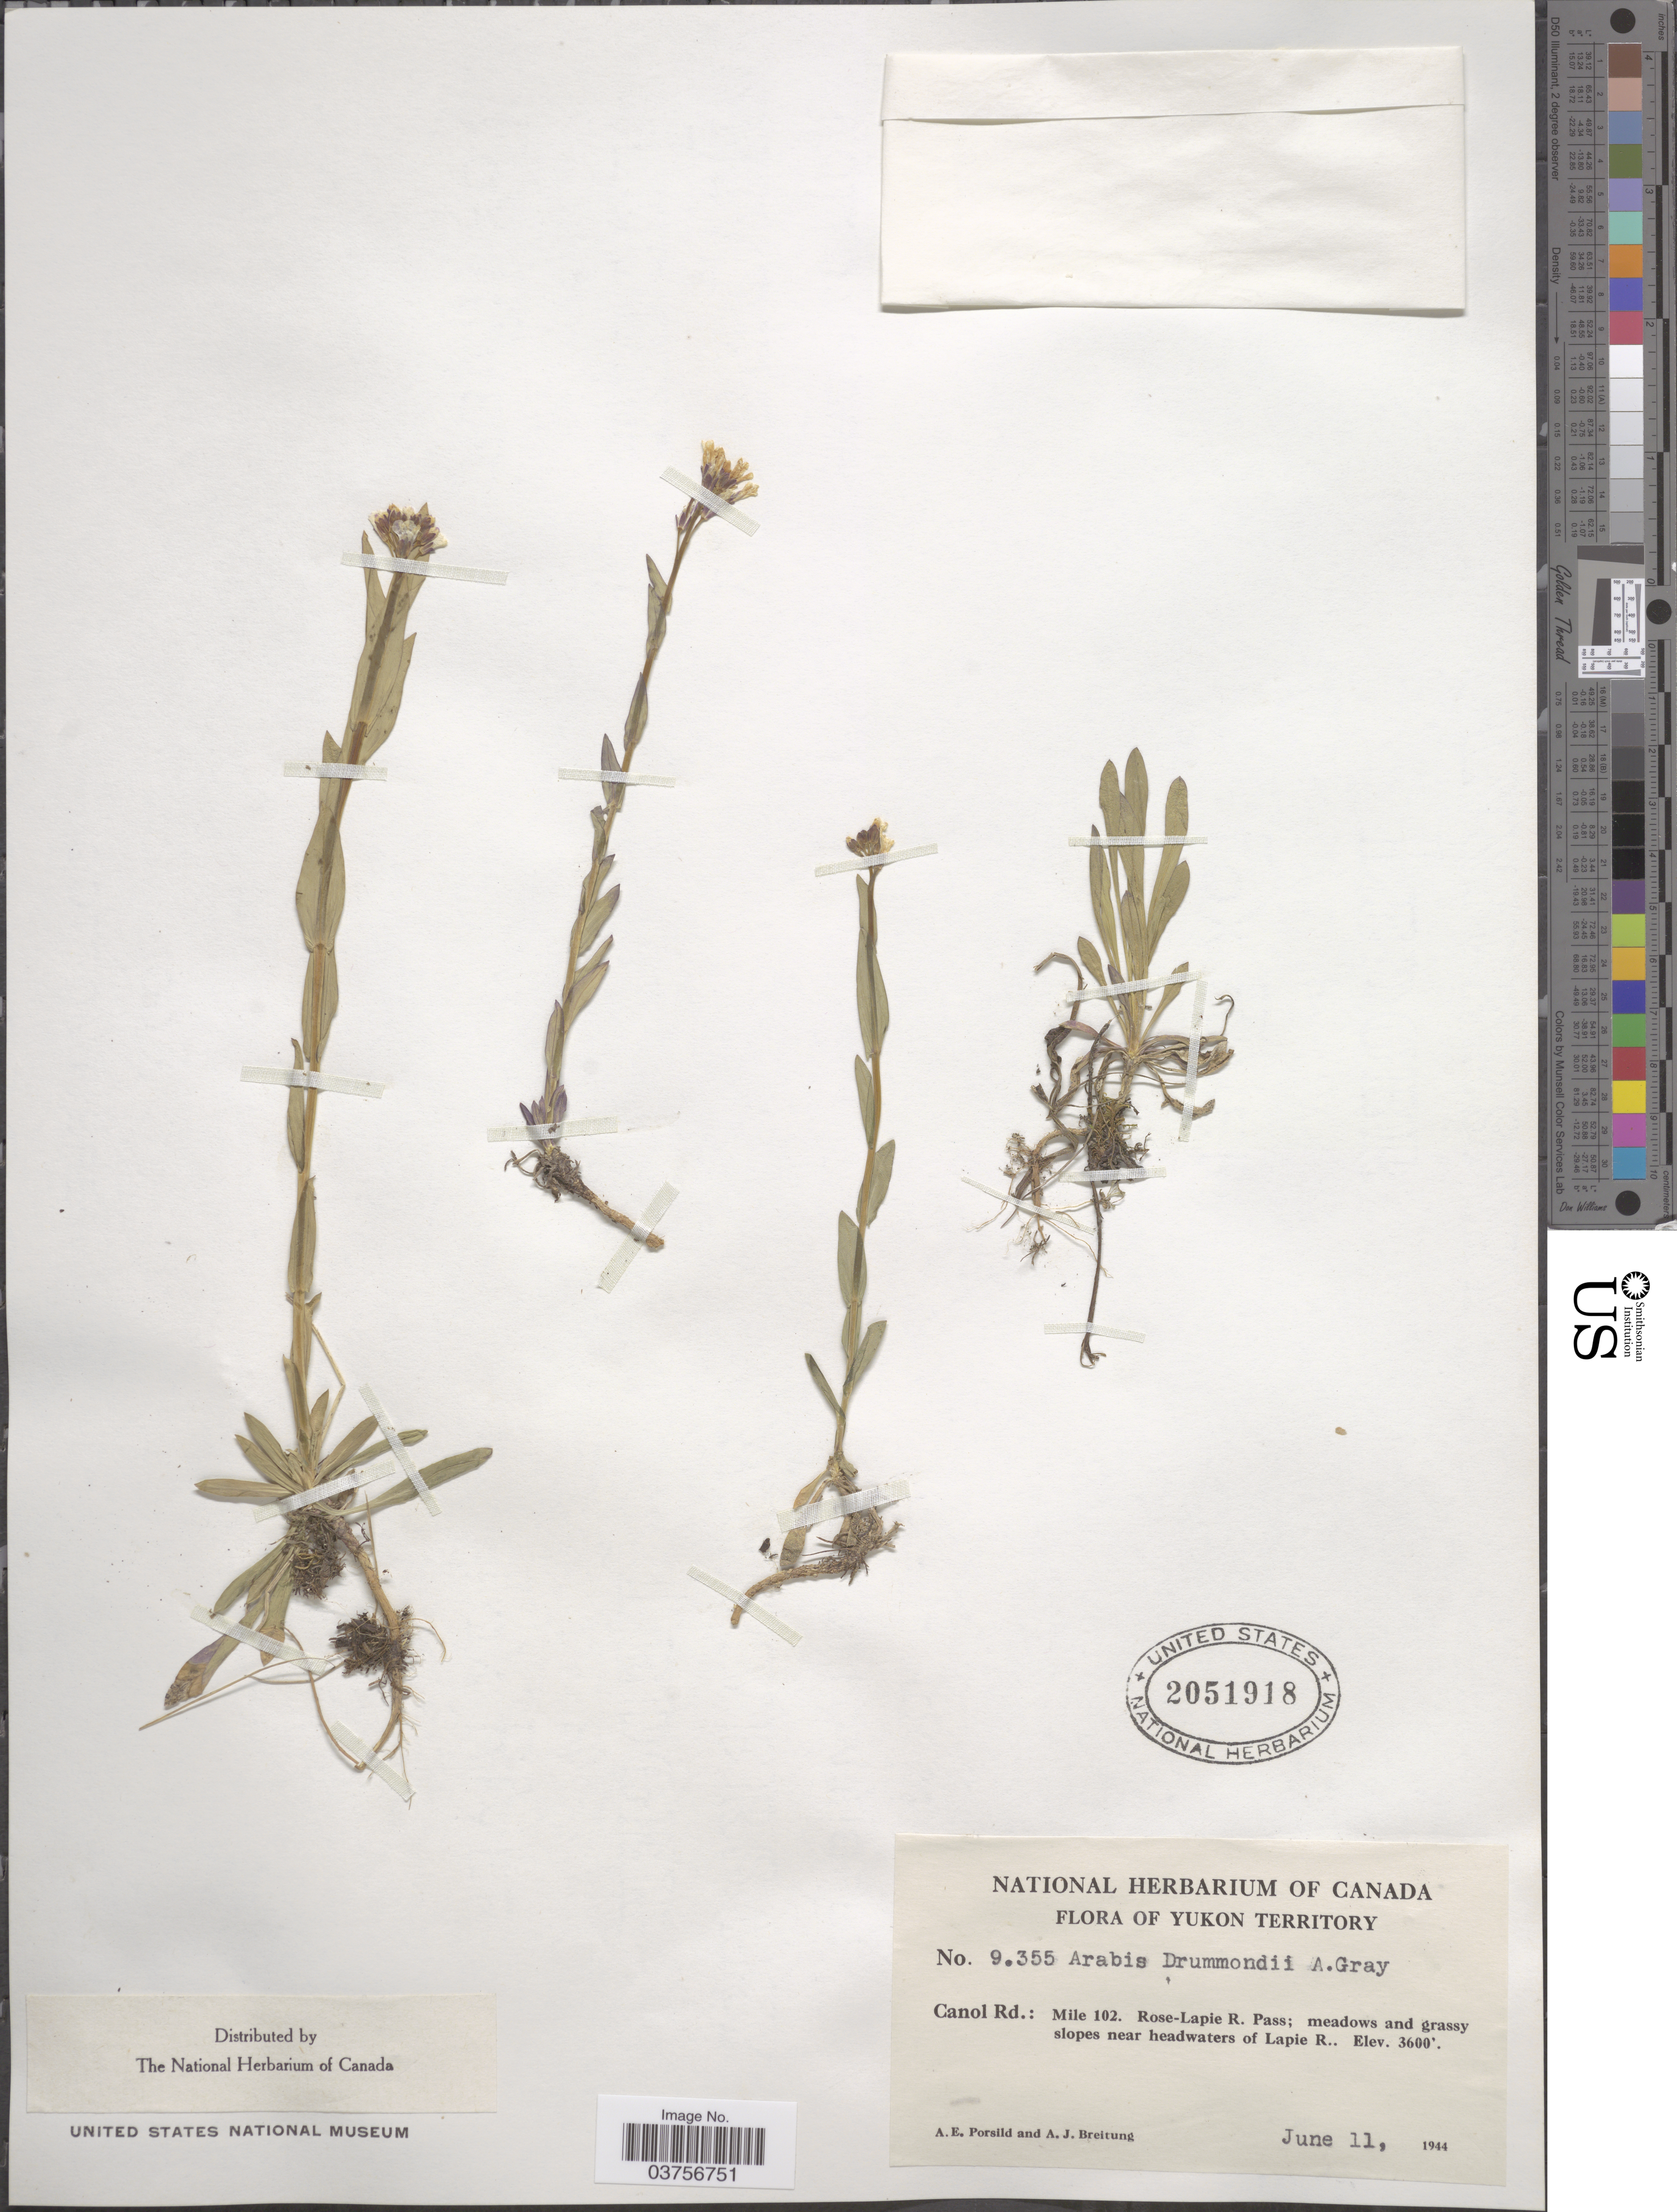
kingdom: Plantae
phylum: Tracheophyta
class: Magnoliopsida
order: Brassicales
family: Brassicaceae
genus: Arabis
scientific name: Arabis drummondii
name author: A. Gray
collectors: A. E. Porsild & A. Breitung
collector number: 9355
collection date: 1944-06-11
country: Canada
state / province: Yukon Territory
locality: Canol Rd.: Mile 102. Rose-Lapie R. Pass; meadows and grassy slopes near headwaters of Lapie R.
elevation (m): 1097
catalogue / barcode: US 2051918